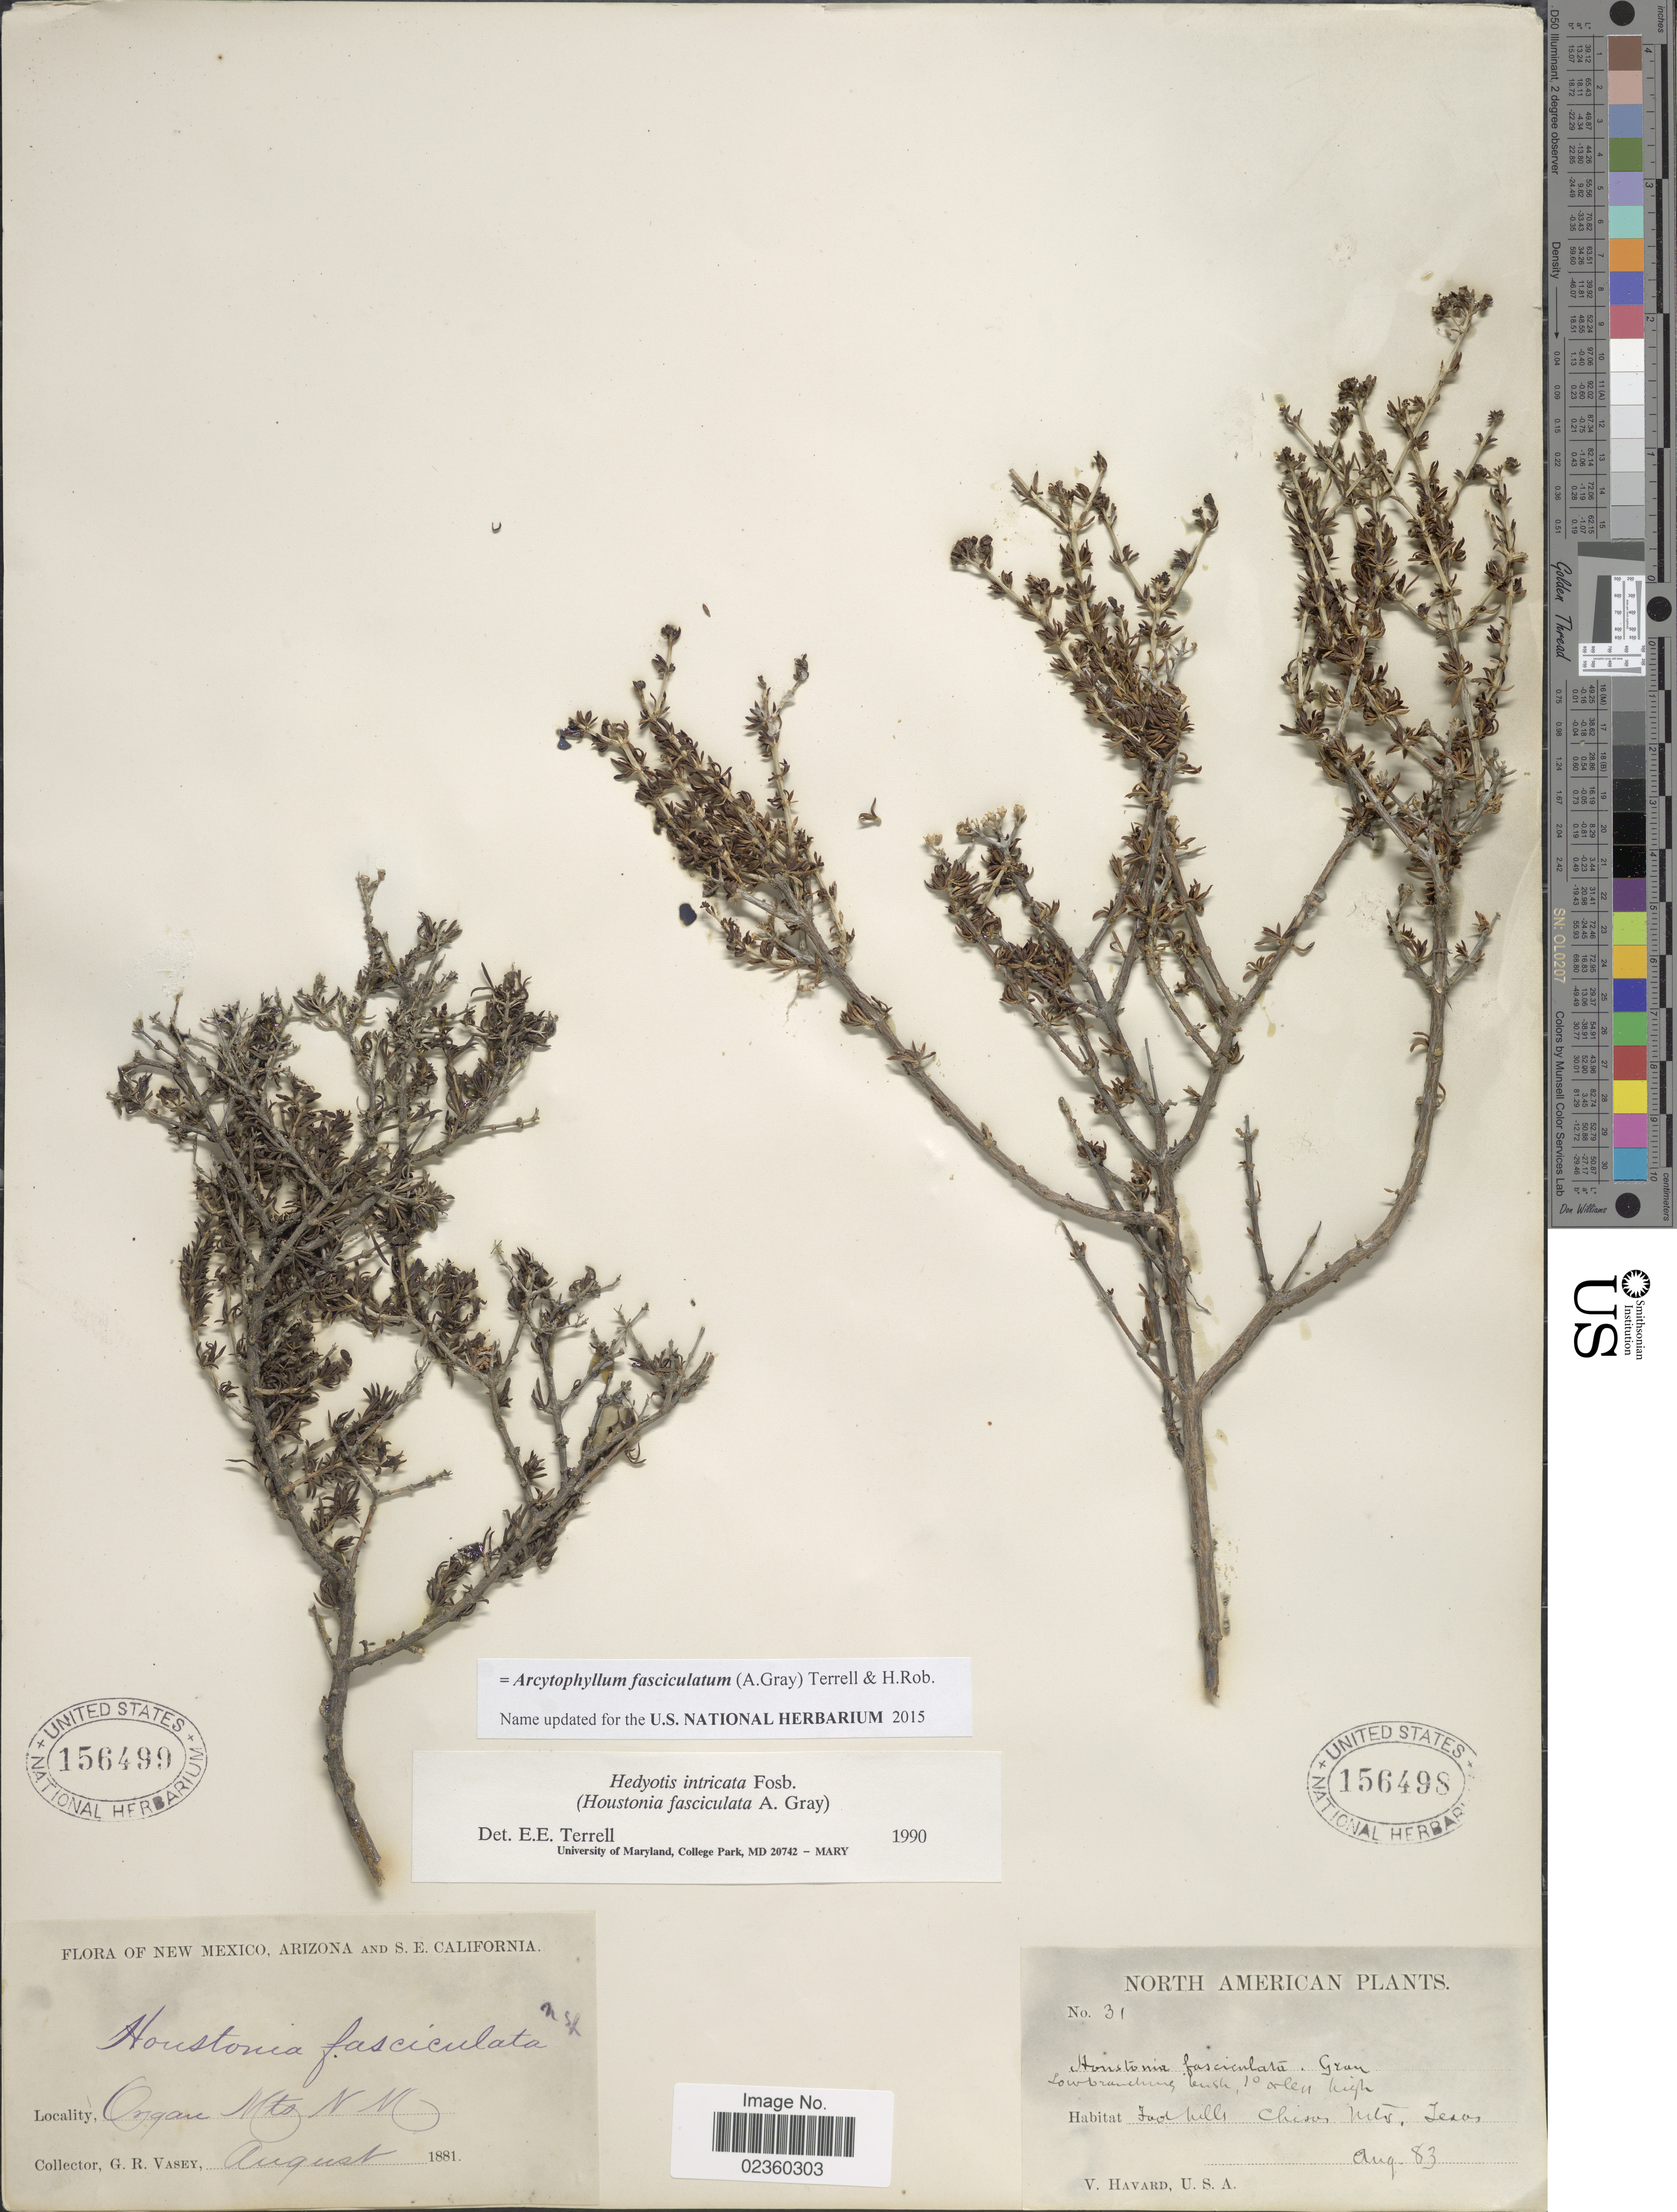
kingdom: Plantae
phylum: Tracheophyta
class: Magnoliopsida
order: Gentianales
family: Rubiaceae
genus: Arcytophyllum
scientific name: Arcytophyllum fasciculatum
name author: (A. Gray) Terrell & H. Rob.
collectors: G. R. Vasey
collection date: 1881-08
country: United States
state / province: New Mexico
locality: Organ Mts.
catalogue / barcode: US 156499-2